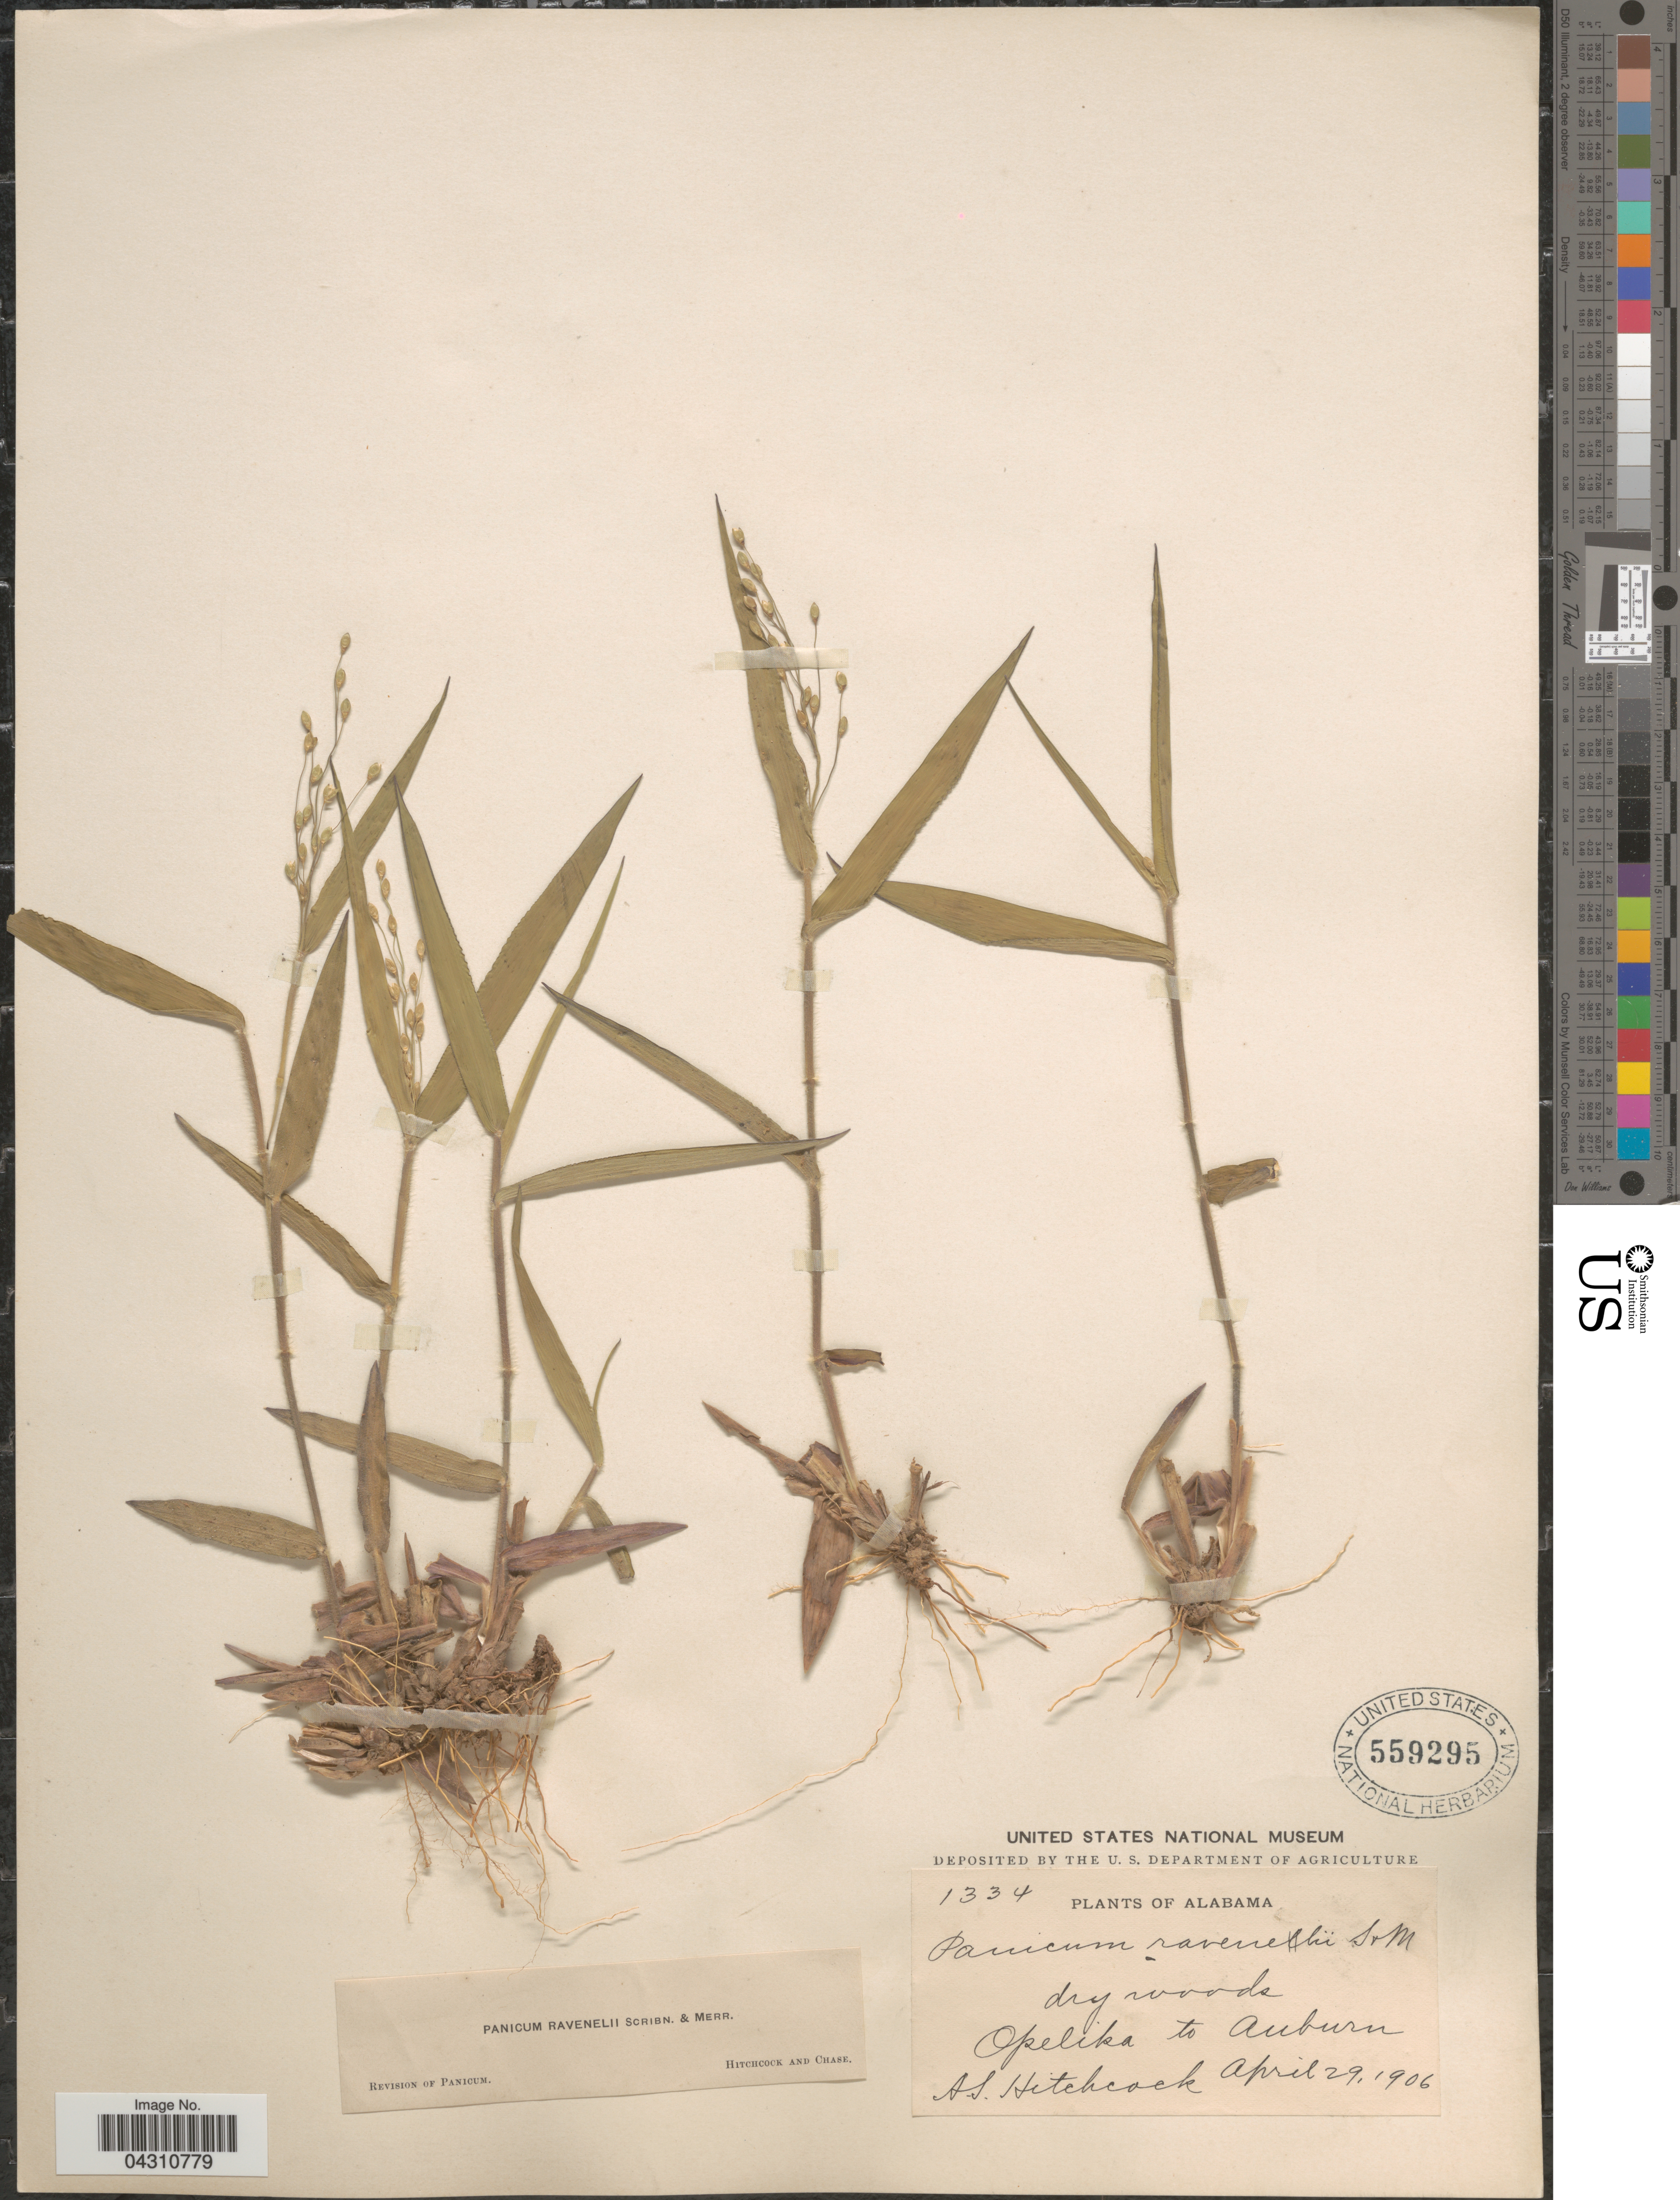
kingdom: Plantae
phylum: Tracheophyta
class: Liliopsida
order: Poales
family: Poaceae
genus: Dichanthelium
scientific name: Dichanthelium ravenelii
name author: (Scribn. & Merr.) Gould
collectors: A. S. Hitchcock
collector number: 1334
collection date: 1906-04-29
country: United States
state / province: Alabama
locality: Dry woods. Opelika to Auburn.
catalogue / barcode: US 559295